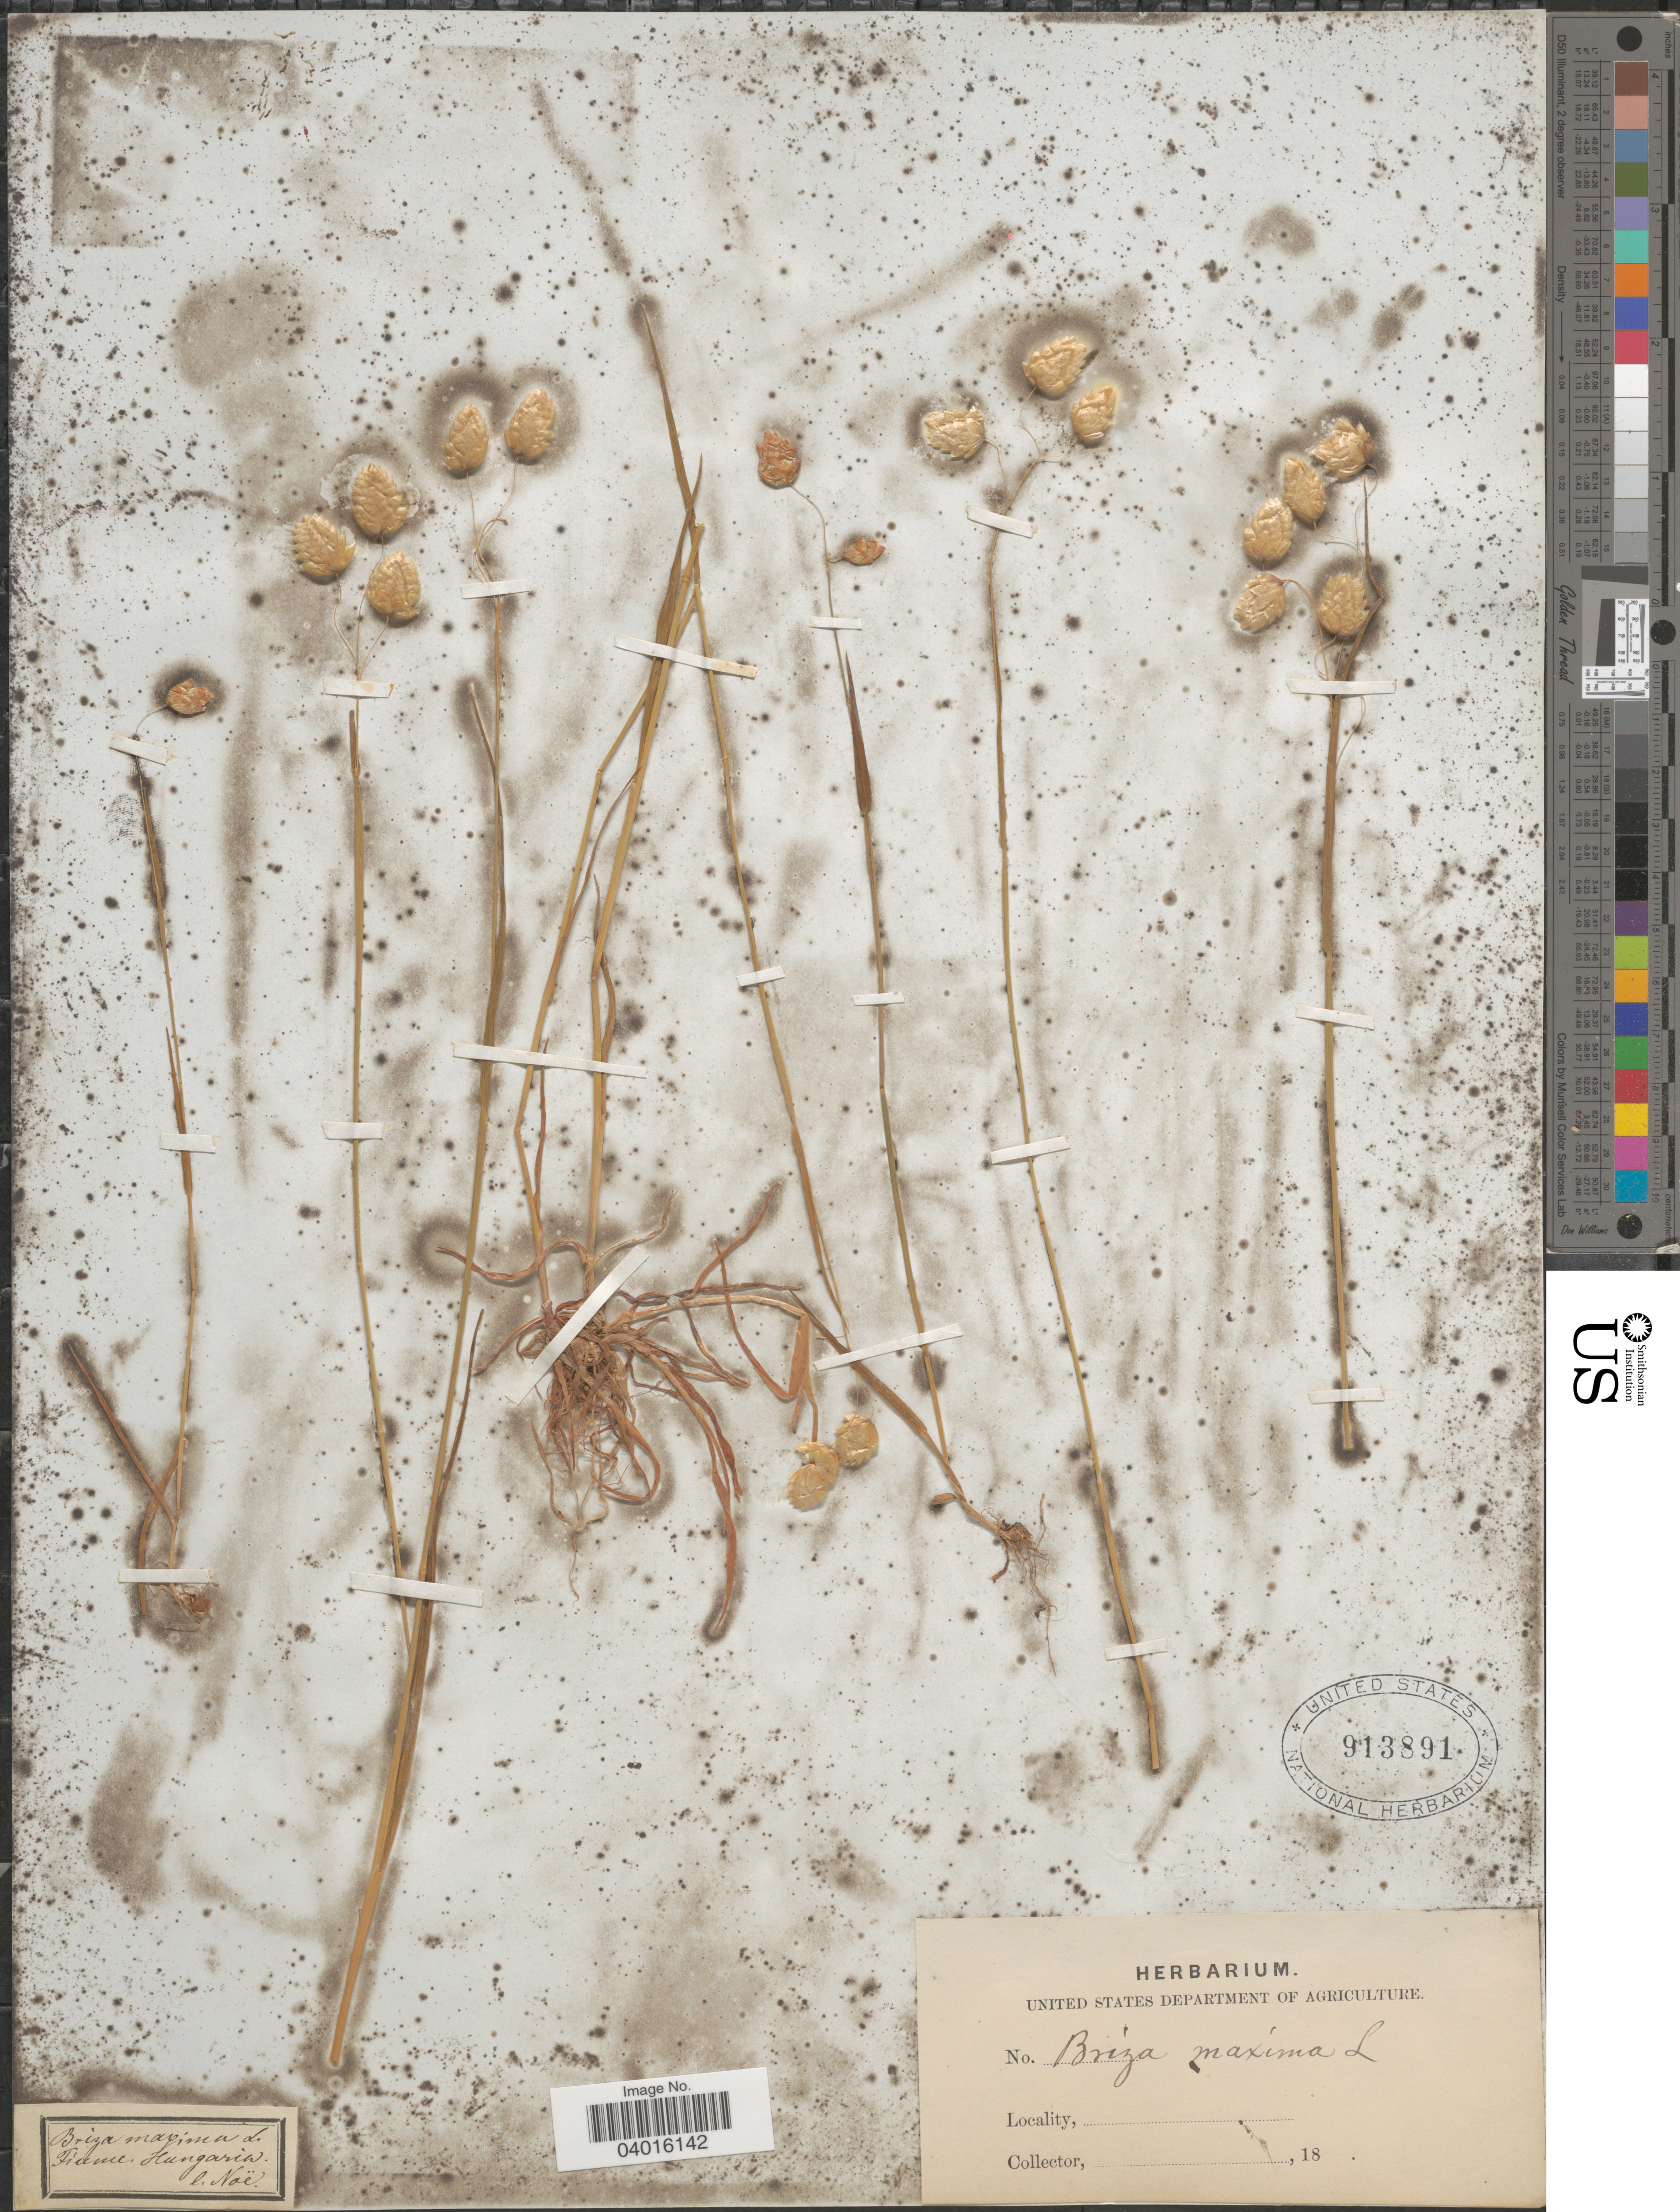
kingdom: Plantae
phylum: Tracheophyta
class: Liliopsida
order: Poales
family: Poaceae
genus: Briza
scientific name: Briza maxima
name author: L.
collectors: Noë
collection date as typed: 18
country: Croatia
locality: Fiume.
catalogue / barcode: US 913891